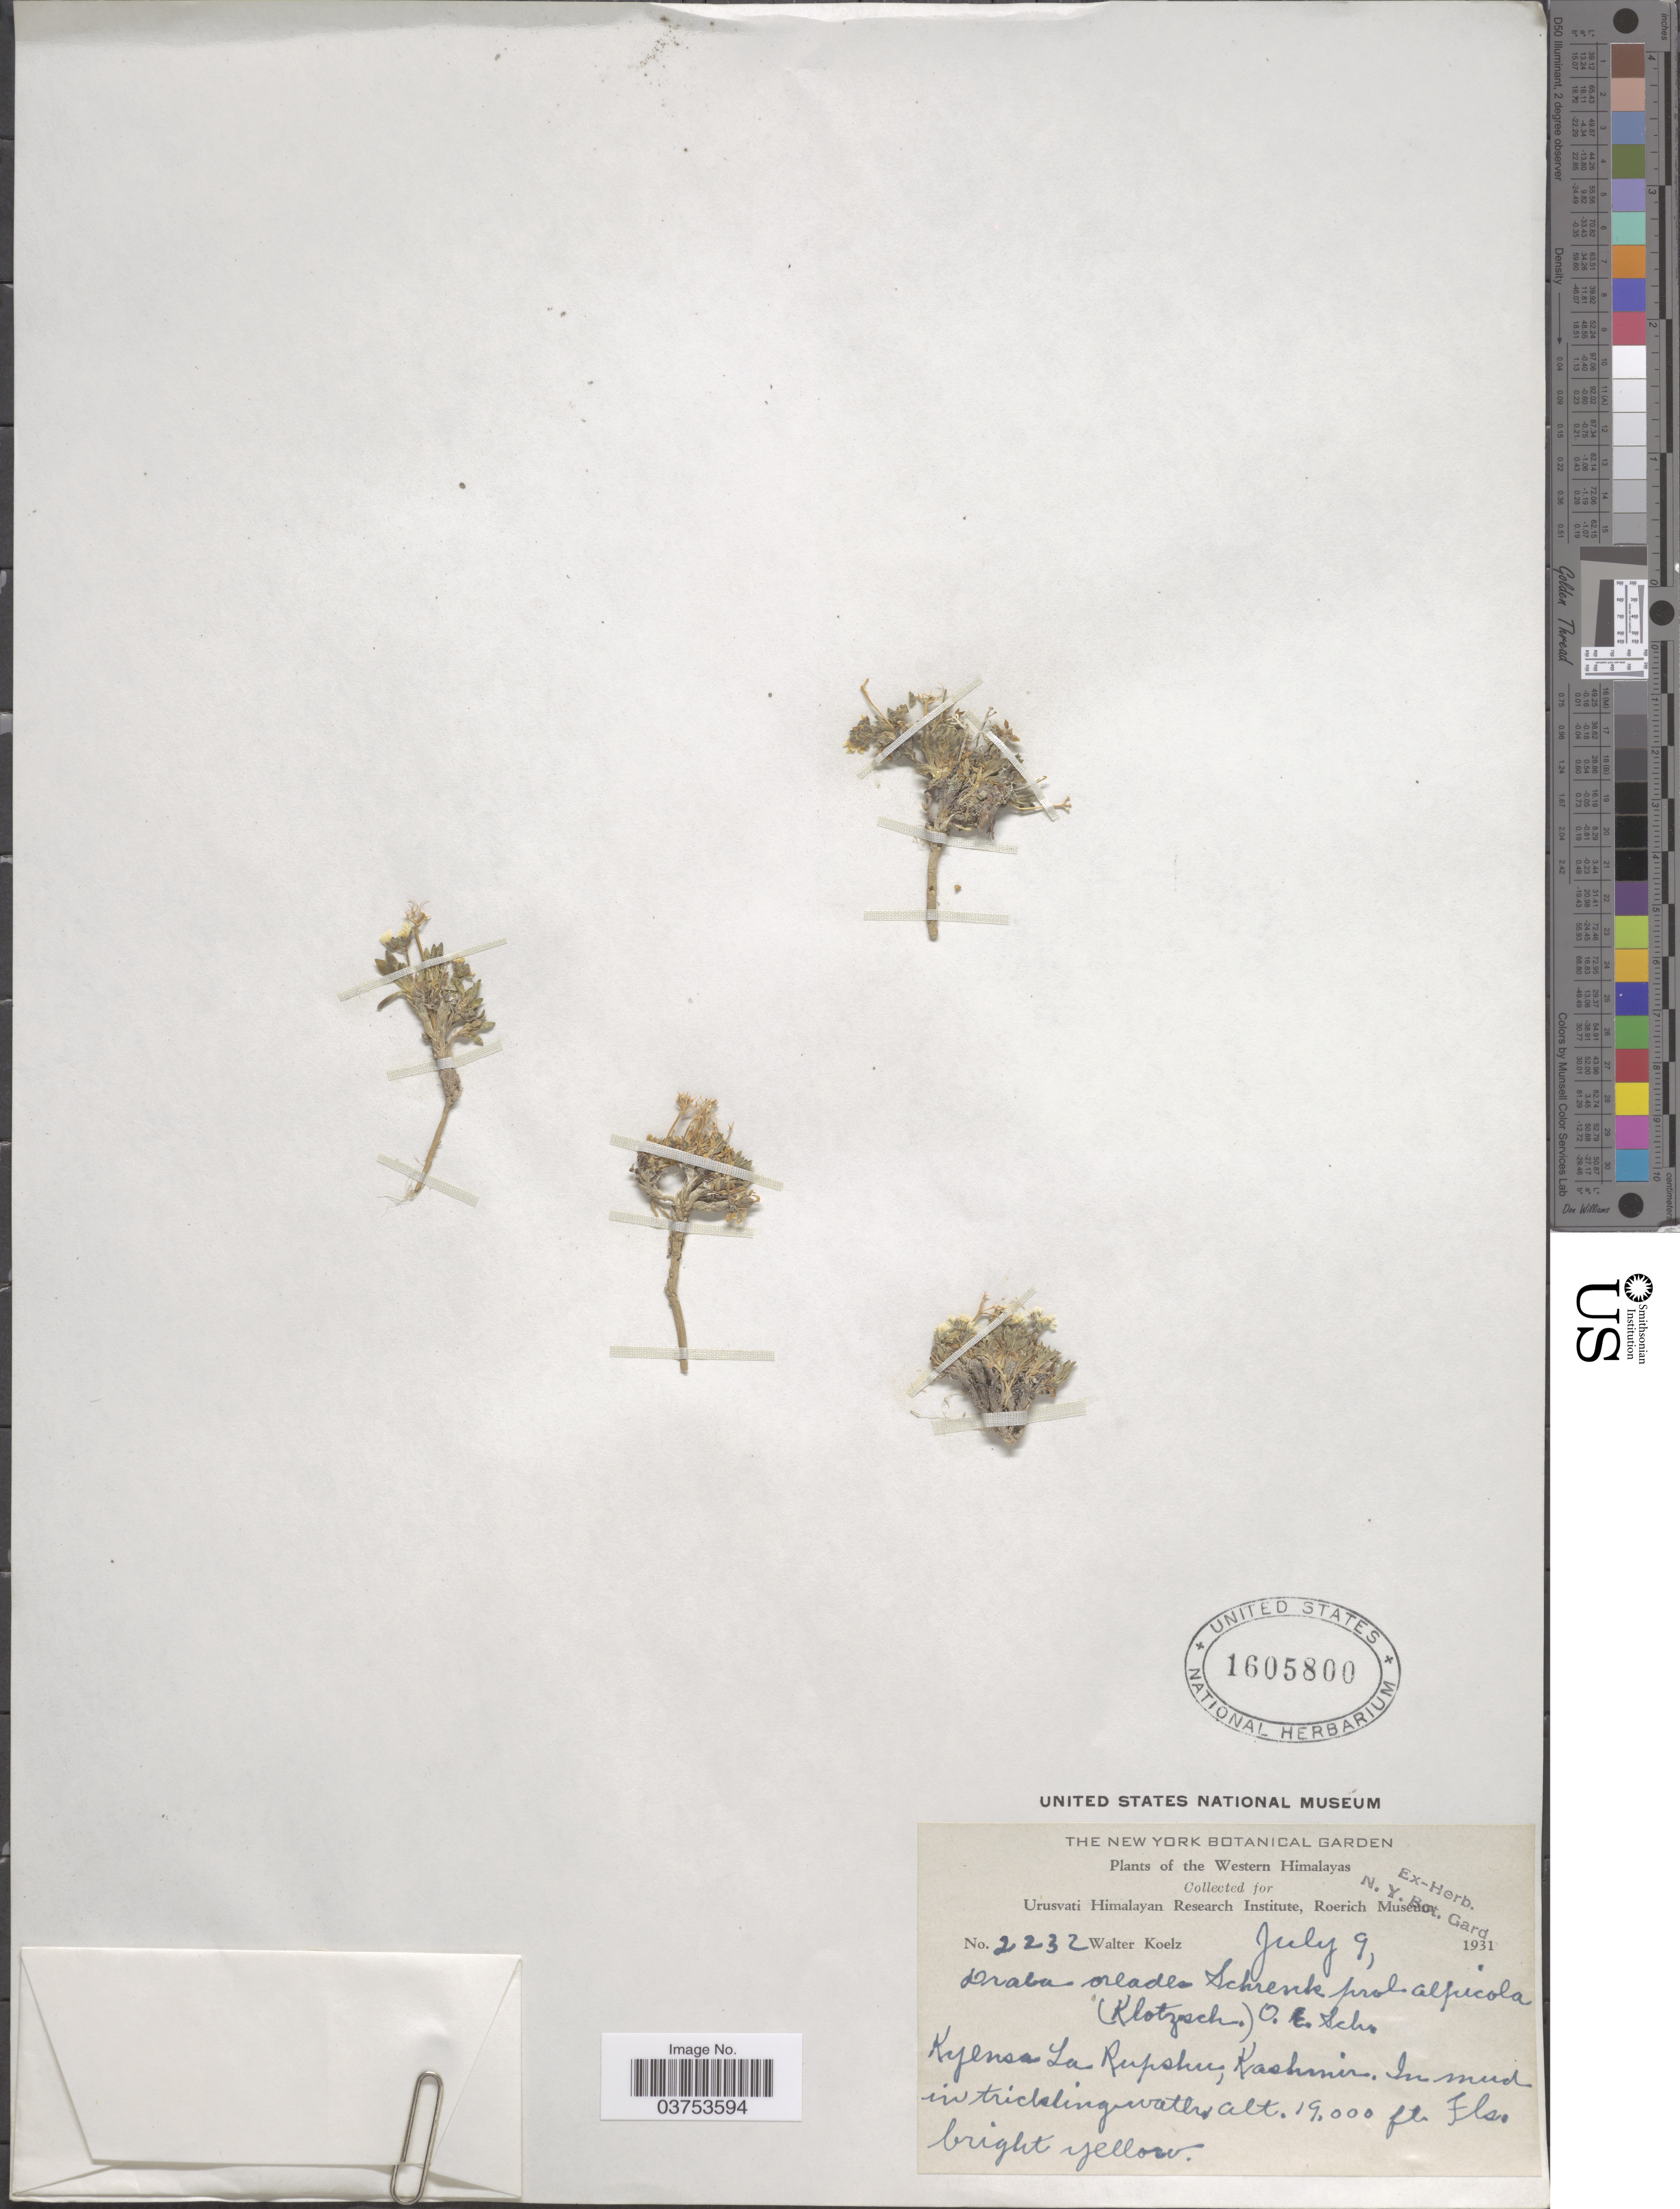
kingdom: Plantae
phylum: Tracheophyta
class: Magnoliopsida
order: Brassicales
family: Brassicaceae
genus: Draba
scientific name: Draba oreadum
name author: Maire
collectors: W. N. Koelz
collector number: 2232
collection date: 1931-07-09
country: India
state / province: Jammu and Kashmir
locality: The Western Himalayas. Kyensa La Rupshu.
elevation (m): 5791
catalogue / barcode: US 1605800